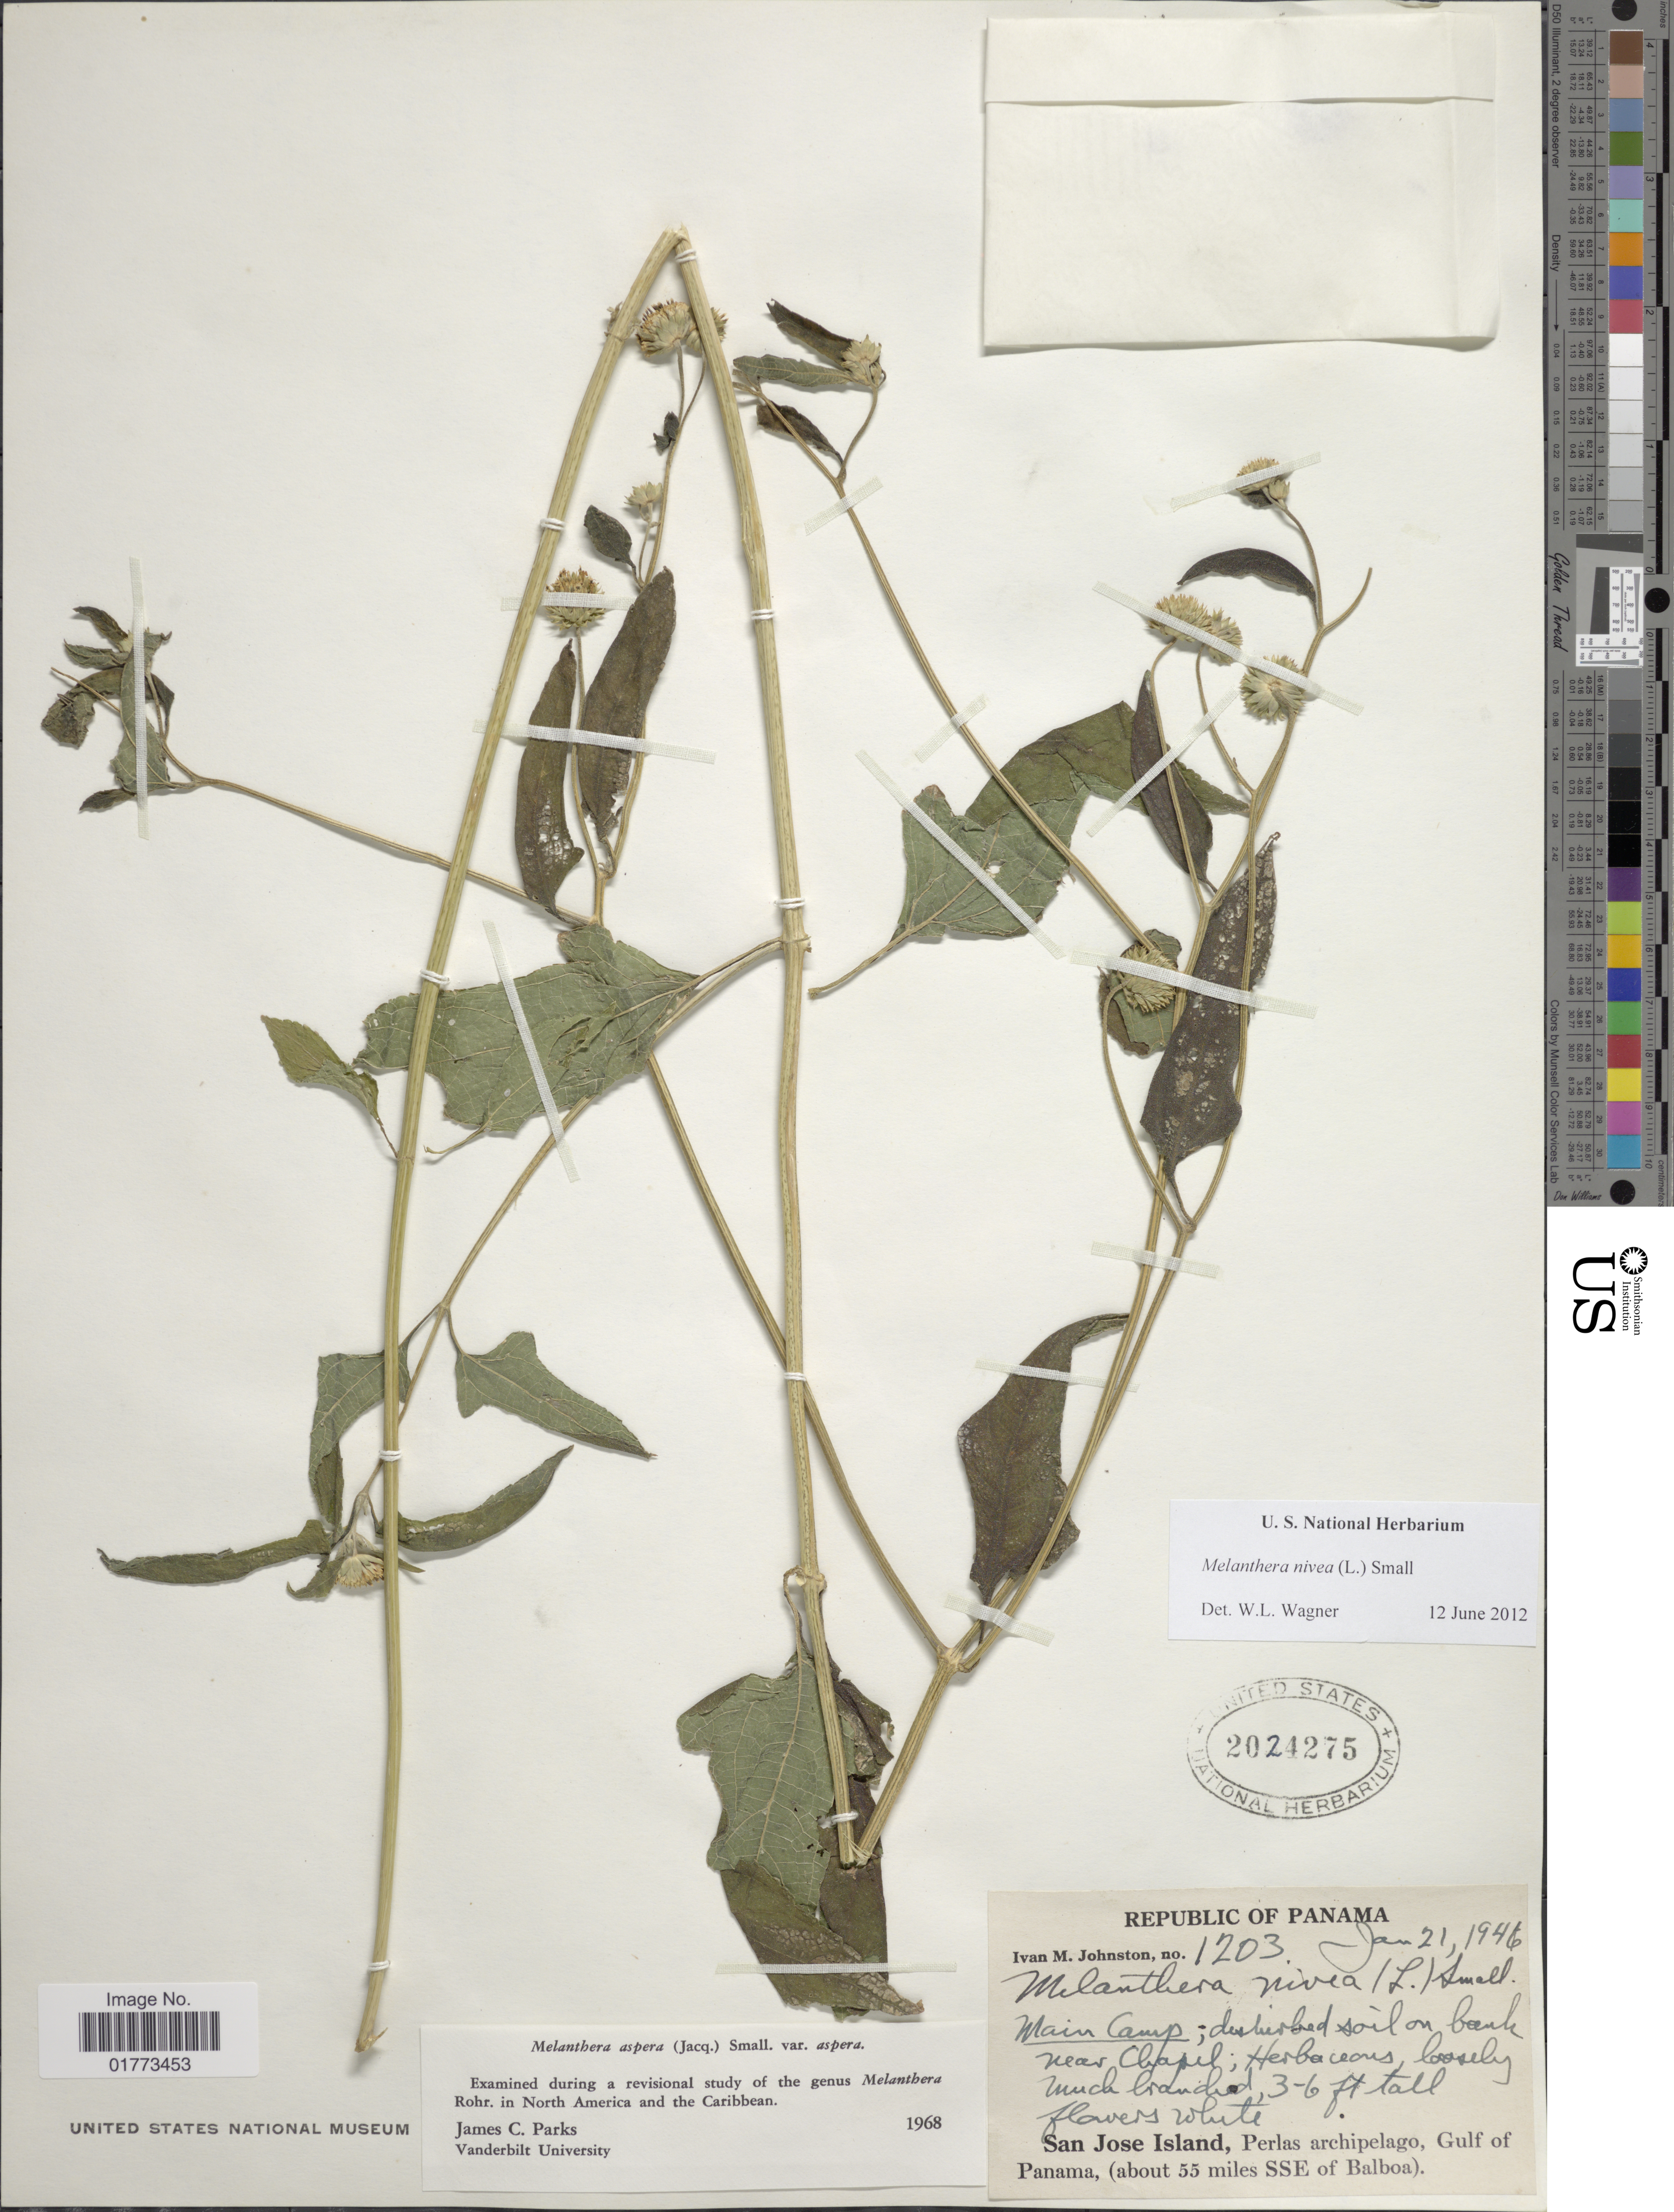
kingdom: Plantae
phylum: Tracheophyta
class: Magnoliopsida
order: Asterales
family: Asteraceae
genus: Melanthera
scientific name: Melanthera nivea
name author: (L.) Small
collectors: I.M. Johnston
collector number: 1203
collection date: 1946-01-21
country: Panama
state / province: Panamá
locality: San Jose Island, Perlas archipelago, Gulf of Panama, (about 55 miles SSE of Balboa)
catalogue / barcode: US 2024275